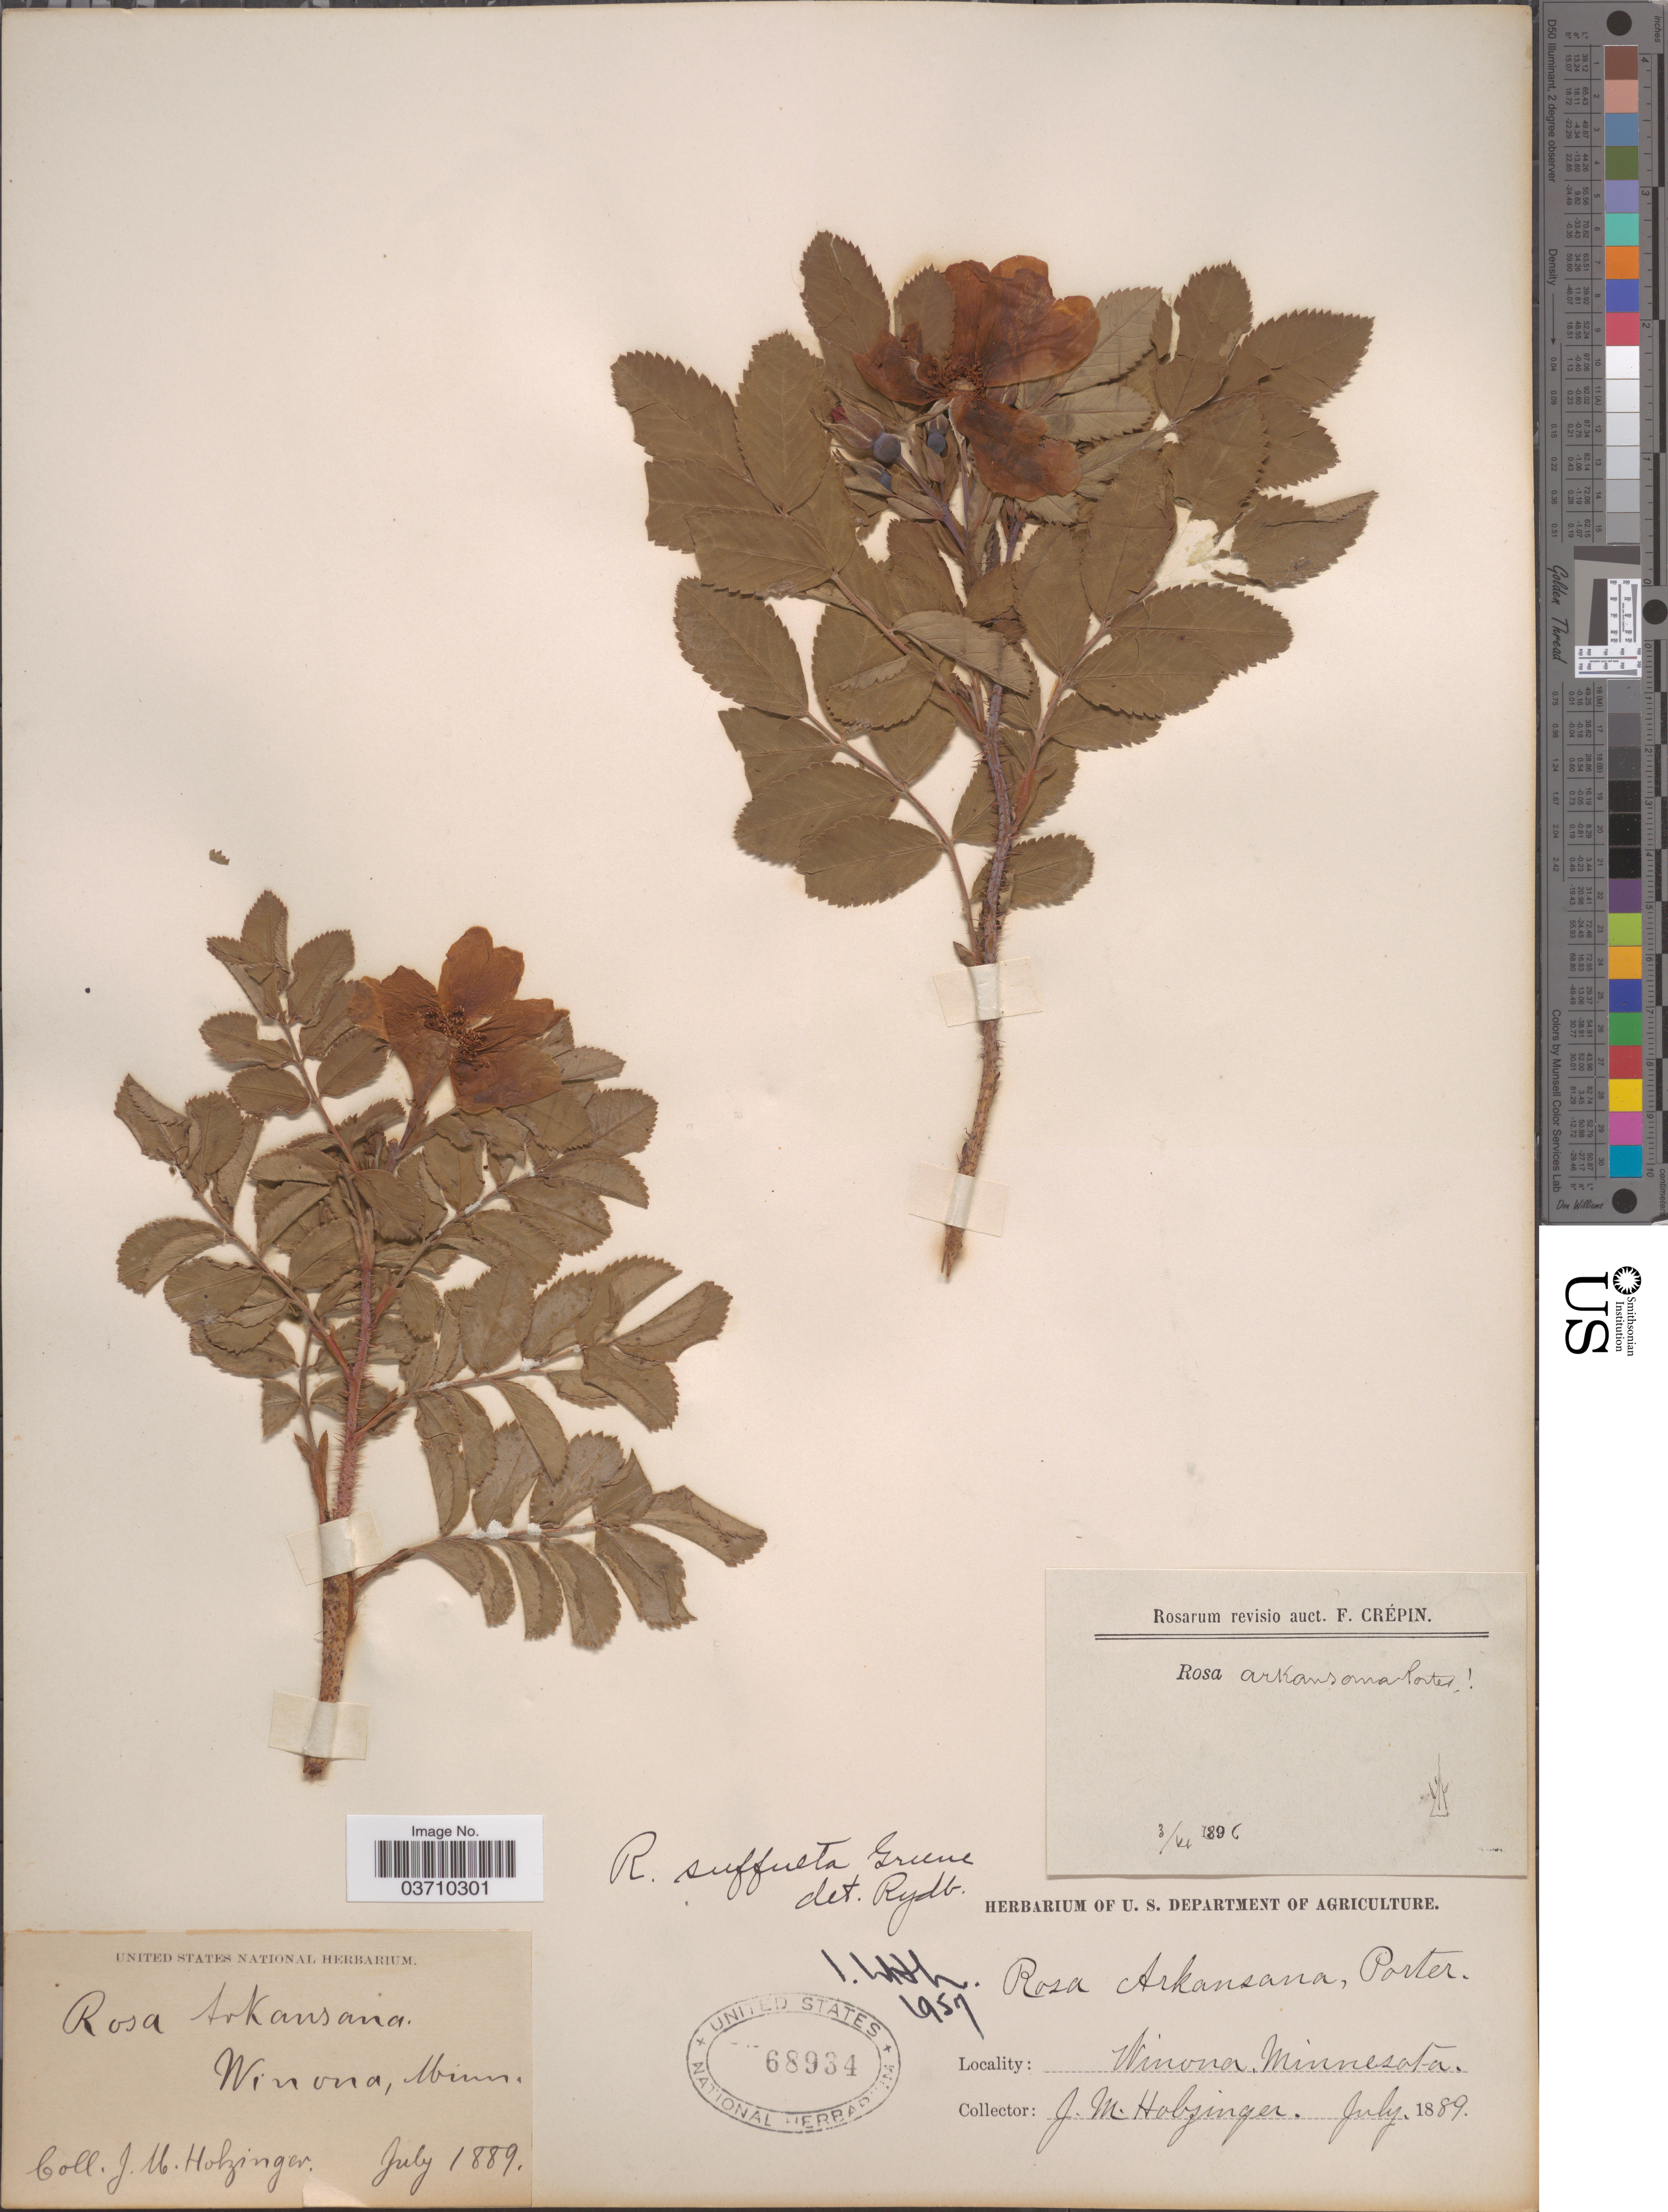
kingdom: Plantae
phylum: Tracheophyta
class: Magnoliopsida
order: Rosales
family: Rosaceae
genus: Rosa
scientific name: Rosa arkansana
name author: Porter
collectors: J. M. Holzinger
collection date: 1889-07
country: United States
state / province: Minnesota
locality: Winona.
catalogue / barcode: US 68934